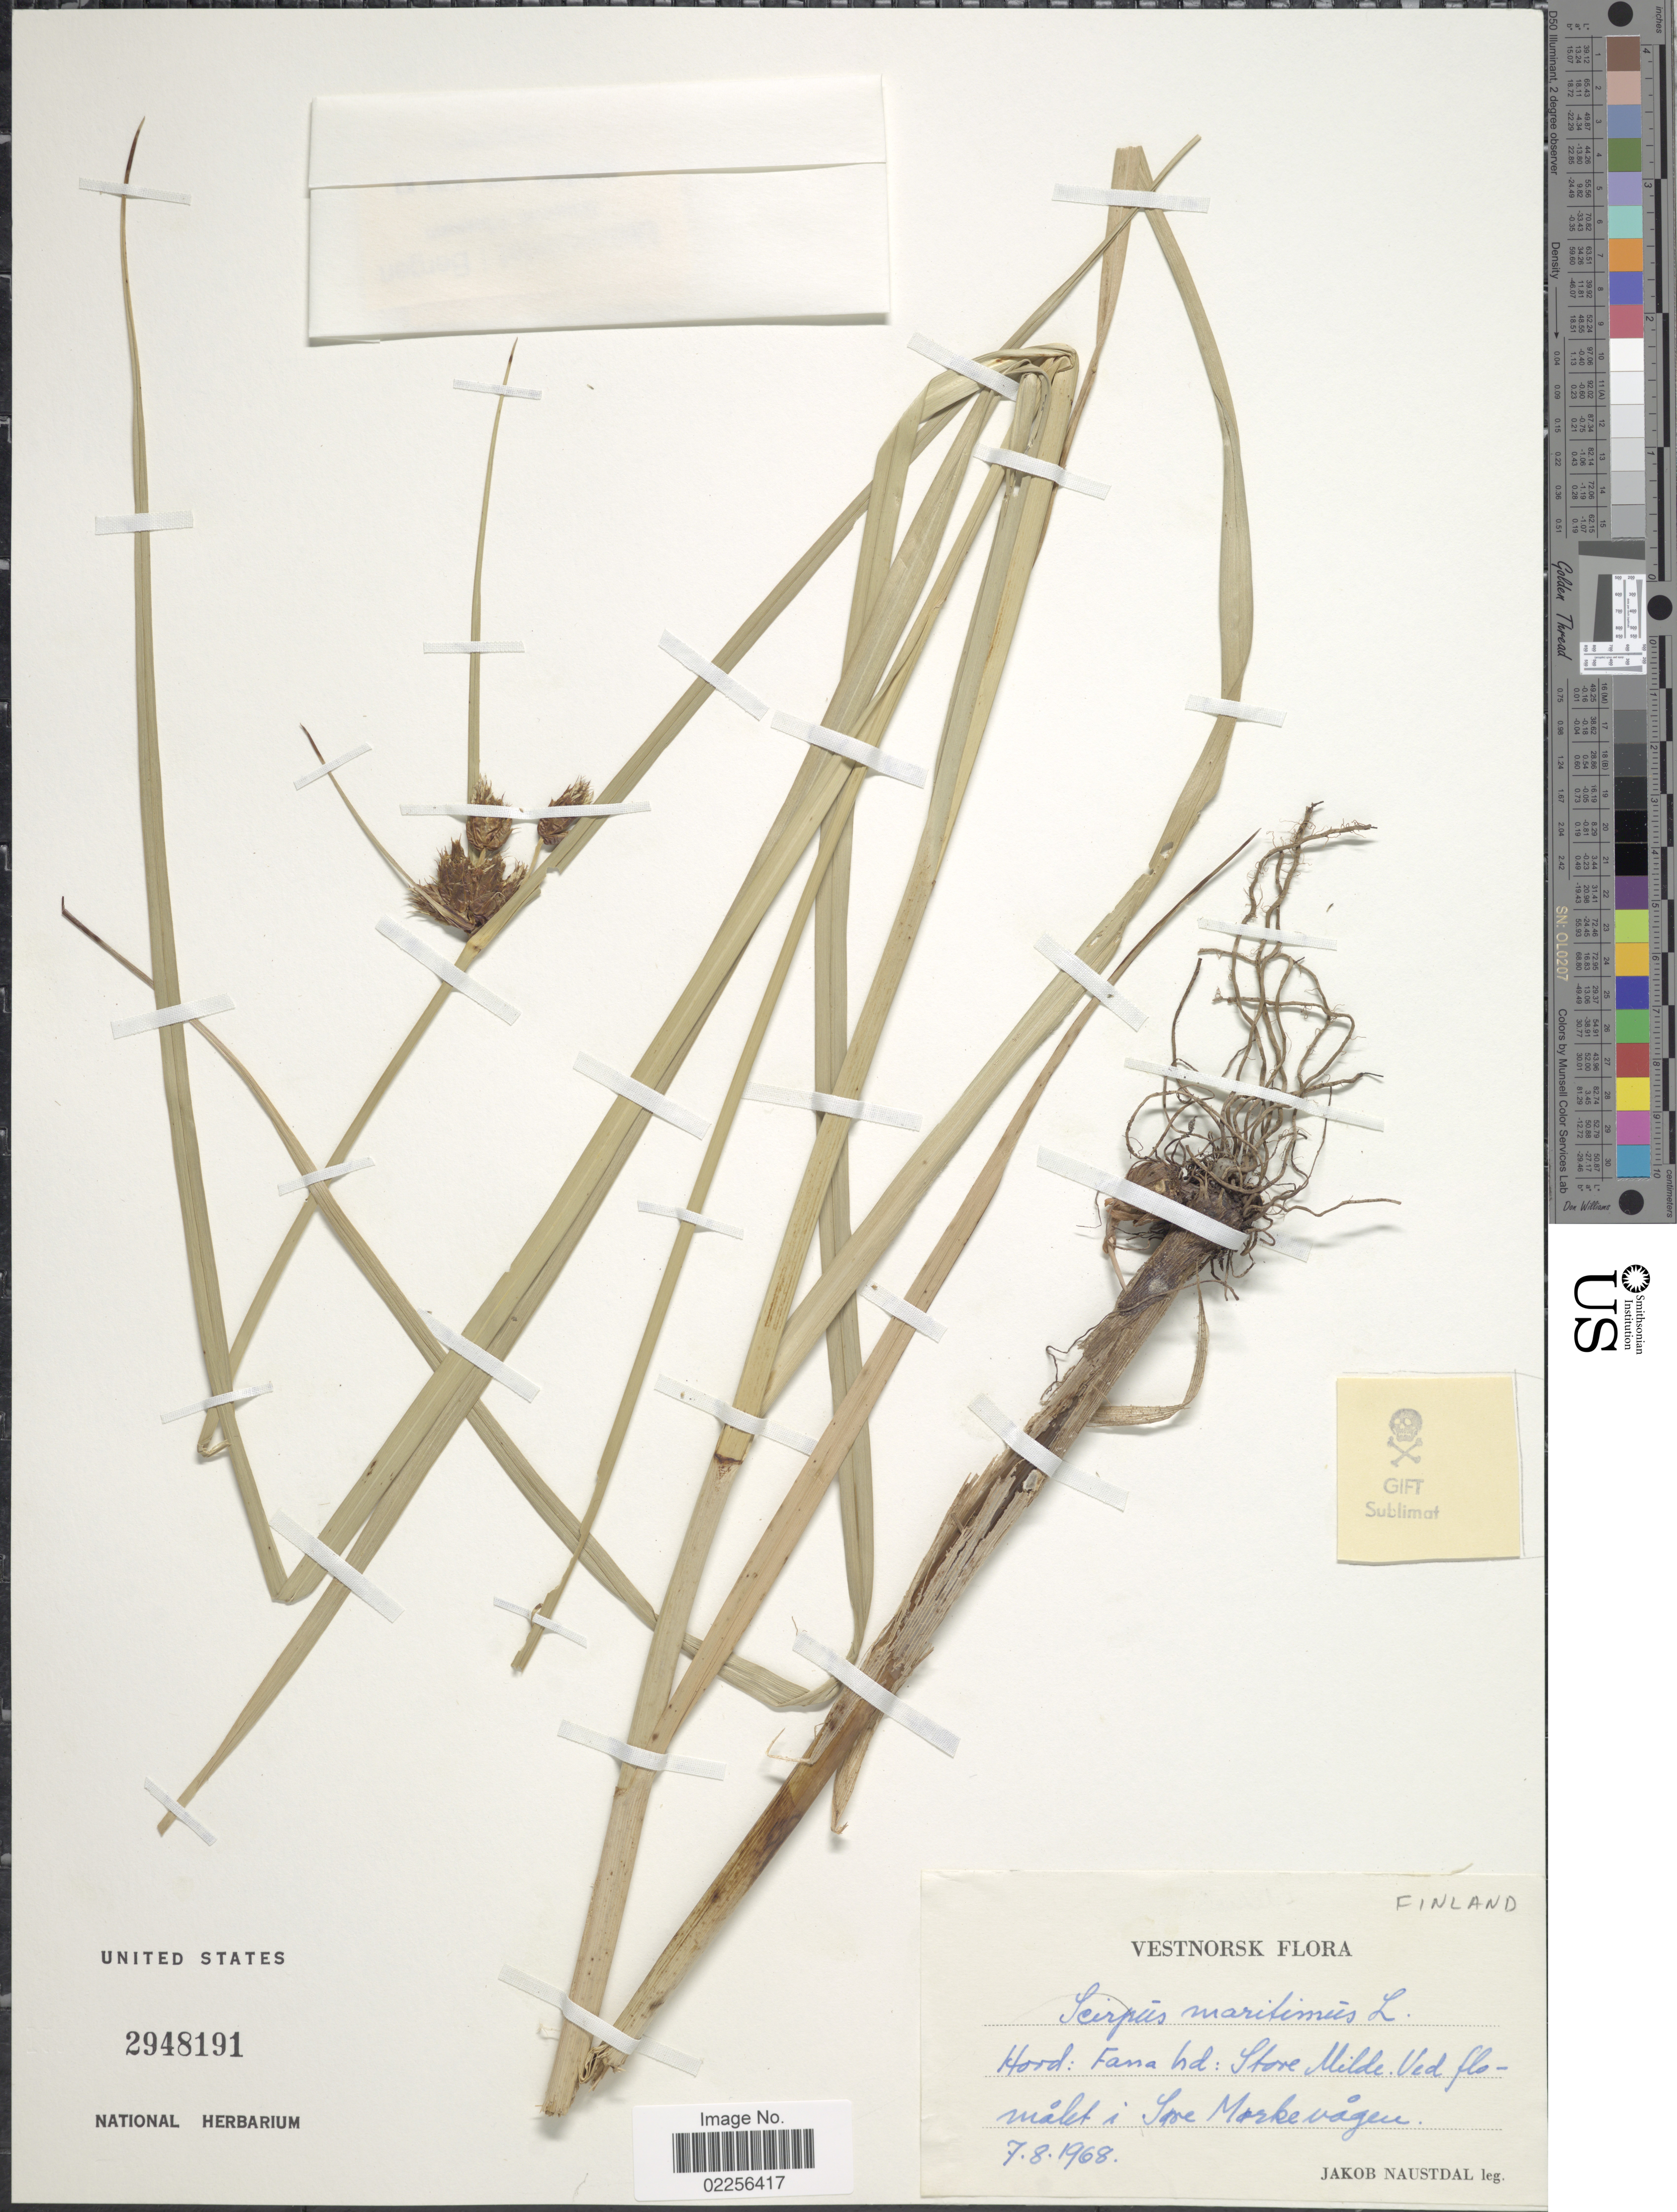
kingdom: Plantae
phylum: Tracheophyta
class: Liliopsida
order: Poales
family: Cyperaceae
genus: Bolboschoenus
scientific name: Bolboschoenus maritimus subsp. maritimus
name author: (L.) Palla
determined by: Strong, Mark T., (BOT), Smithsonian Institution - National Museum of Natural History (UNITED STATES)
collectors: J. Naustdal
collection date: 1968-08-07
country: Norway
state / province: Vestland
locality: Søre Mørkevågen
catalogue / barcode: US 2948191